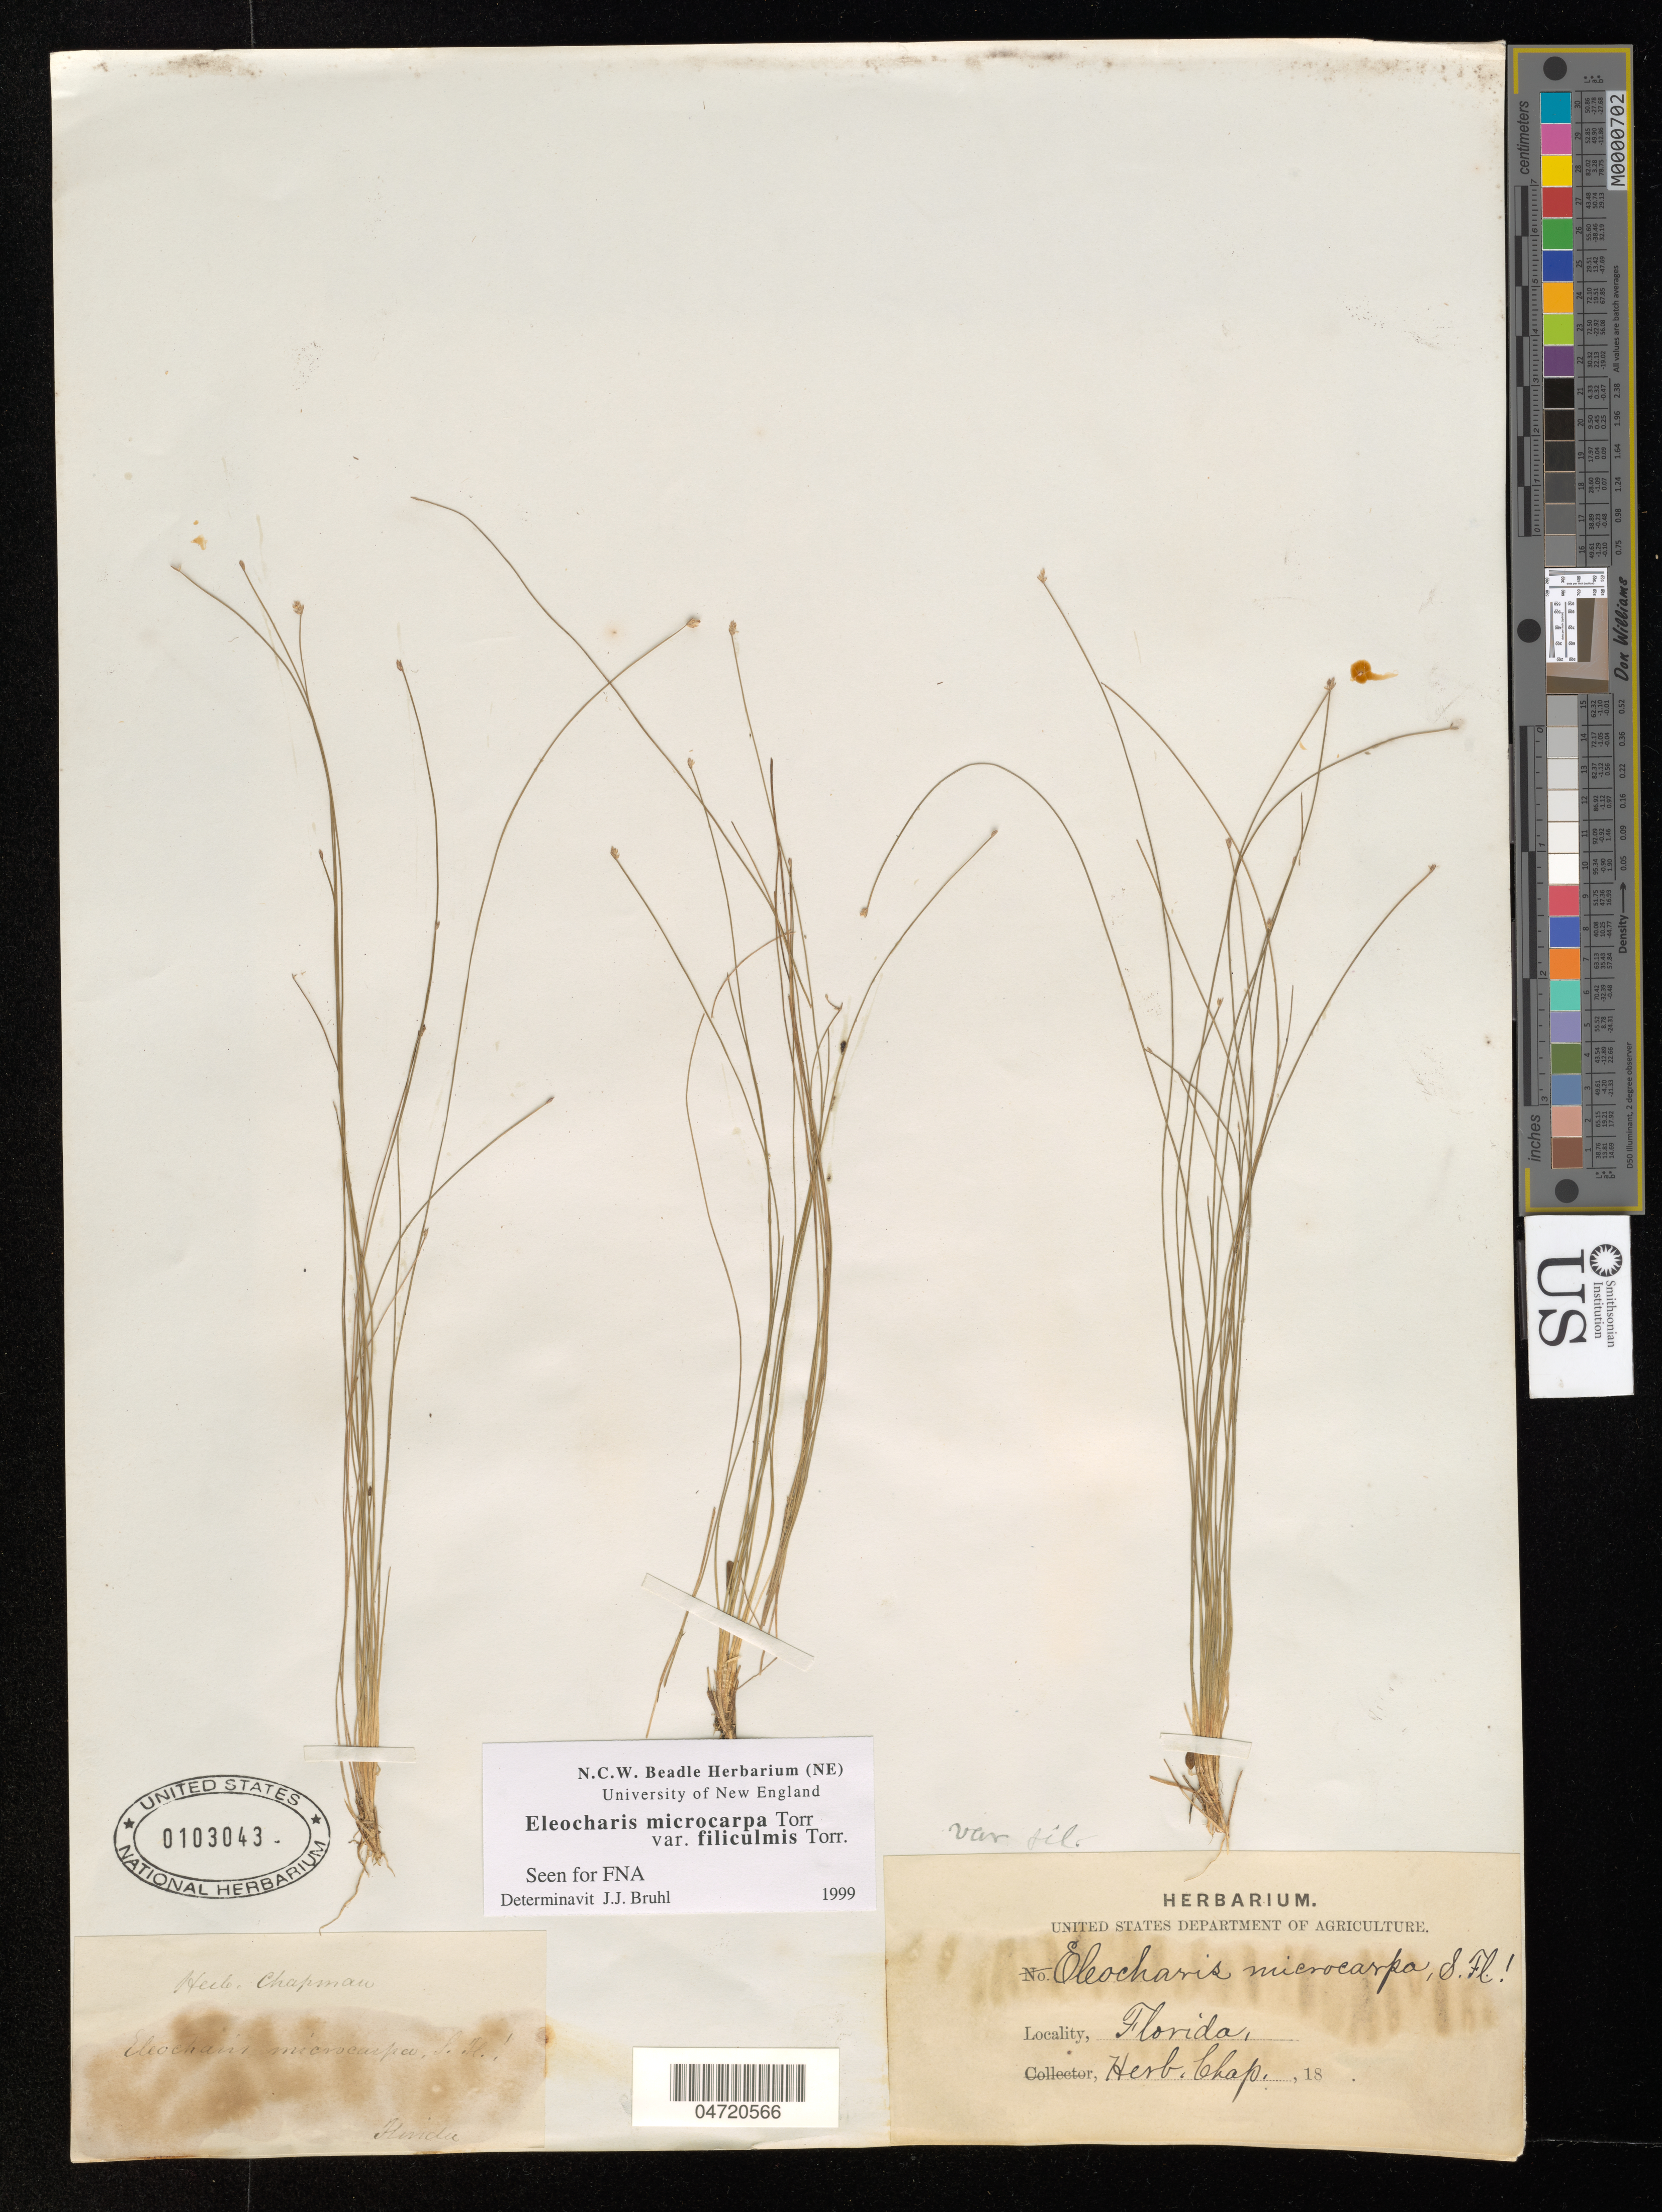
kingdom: Plantae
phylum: Tracheophyta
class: Liliopsida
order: Poales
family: Cyperaceae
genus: Eleocharis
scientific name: Eleocharis microcarpa var. filiculmis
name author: Torr.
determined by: Bruhl, J. J., (NE), University of New England (AUSTRALIA)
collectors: A. W. Chapman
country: United States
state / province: Florida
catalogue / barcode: US 103043